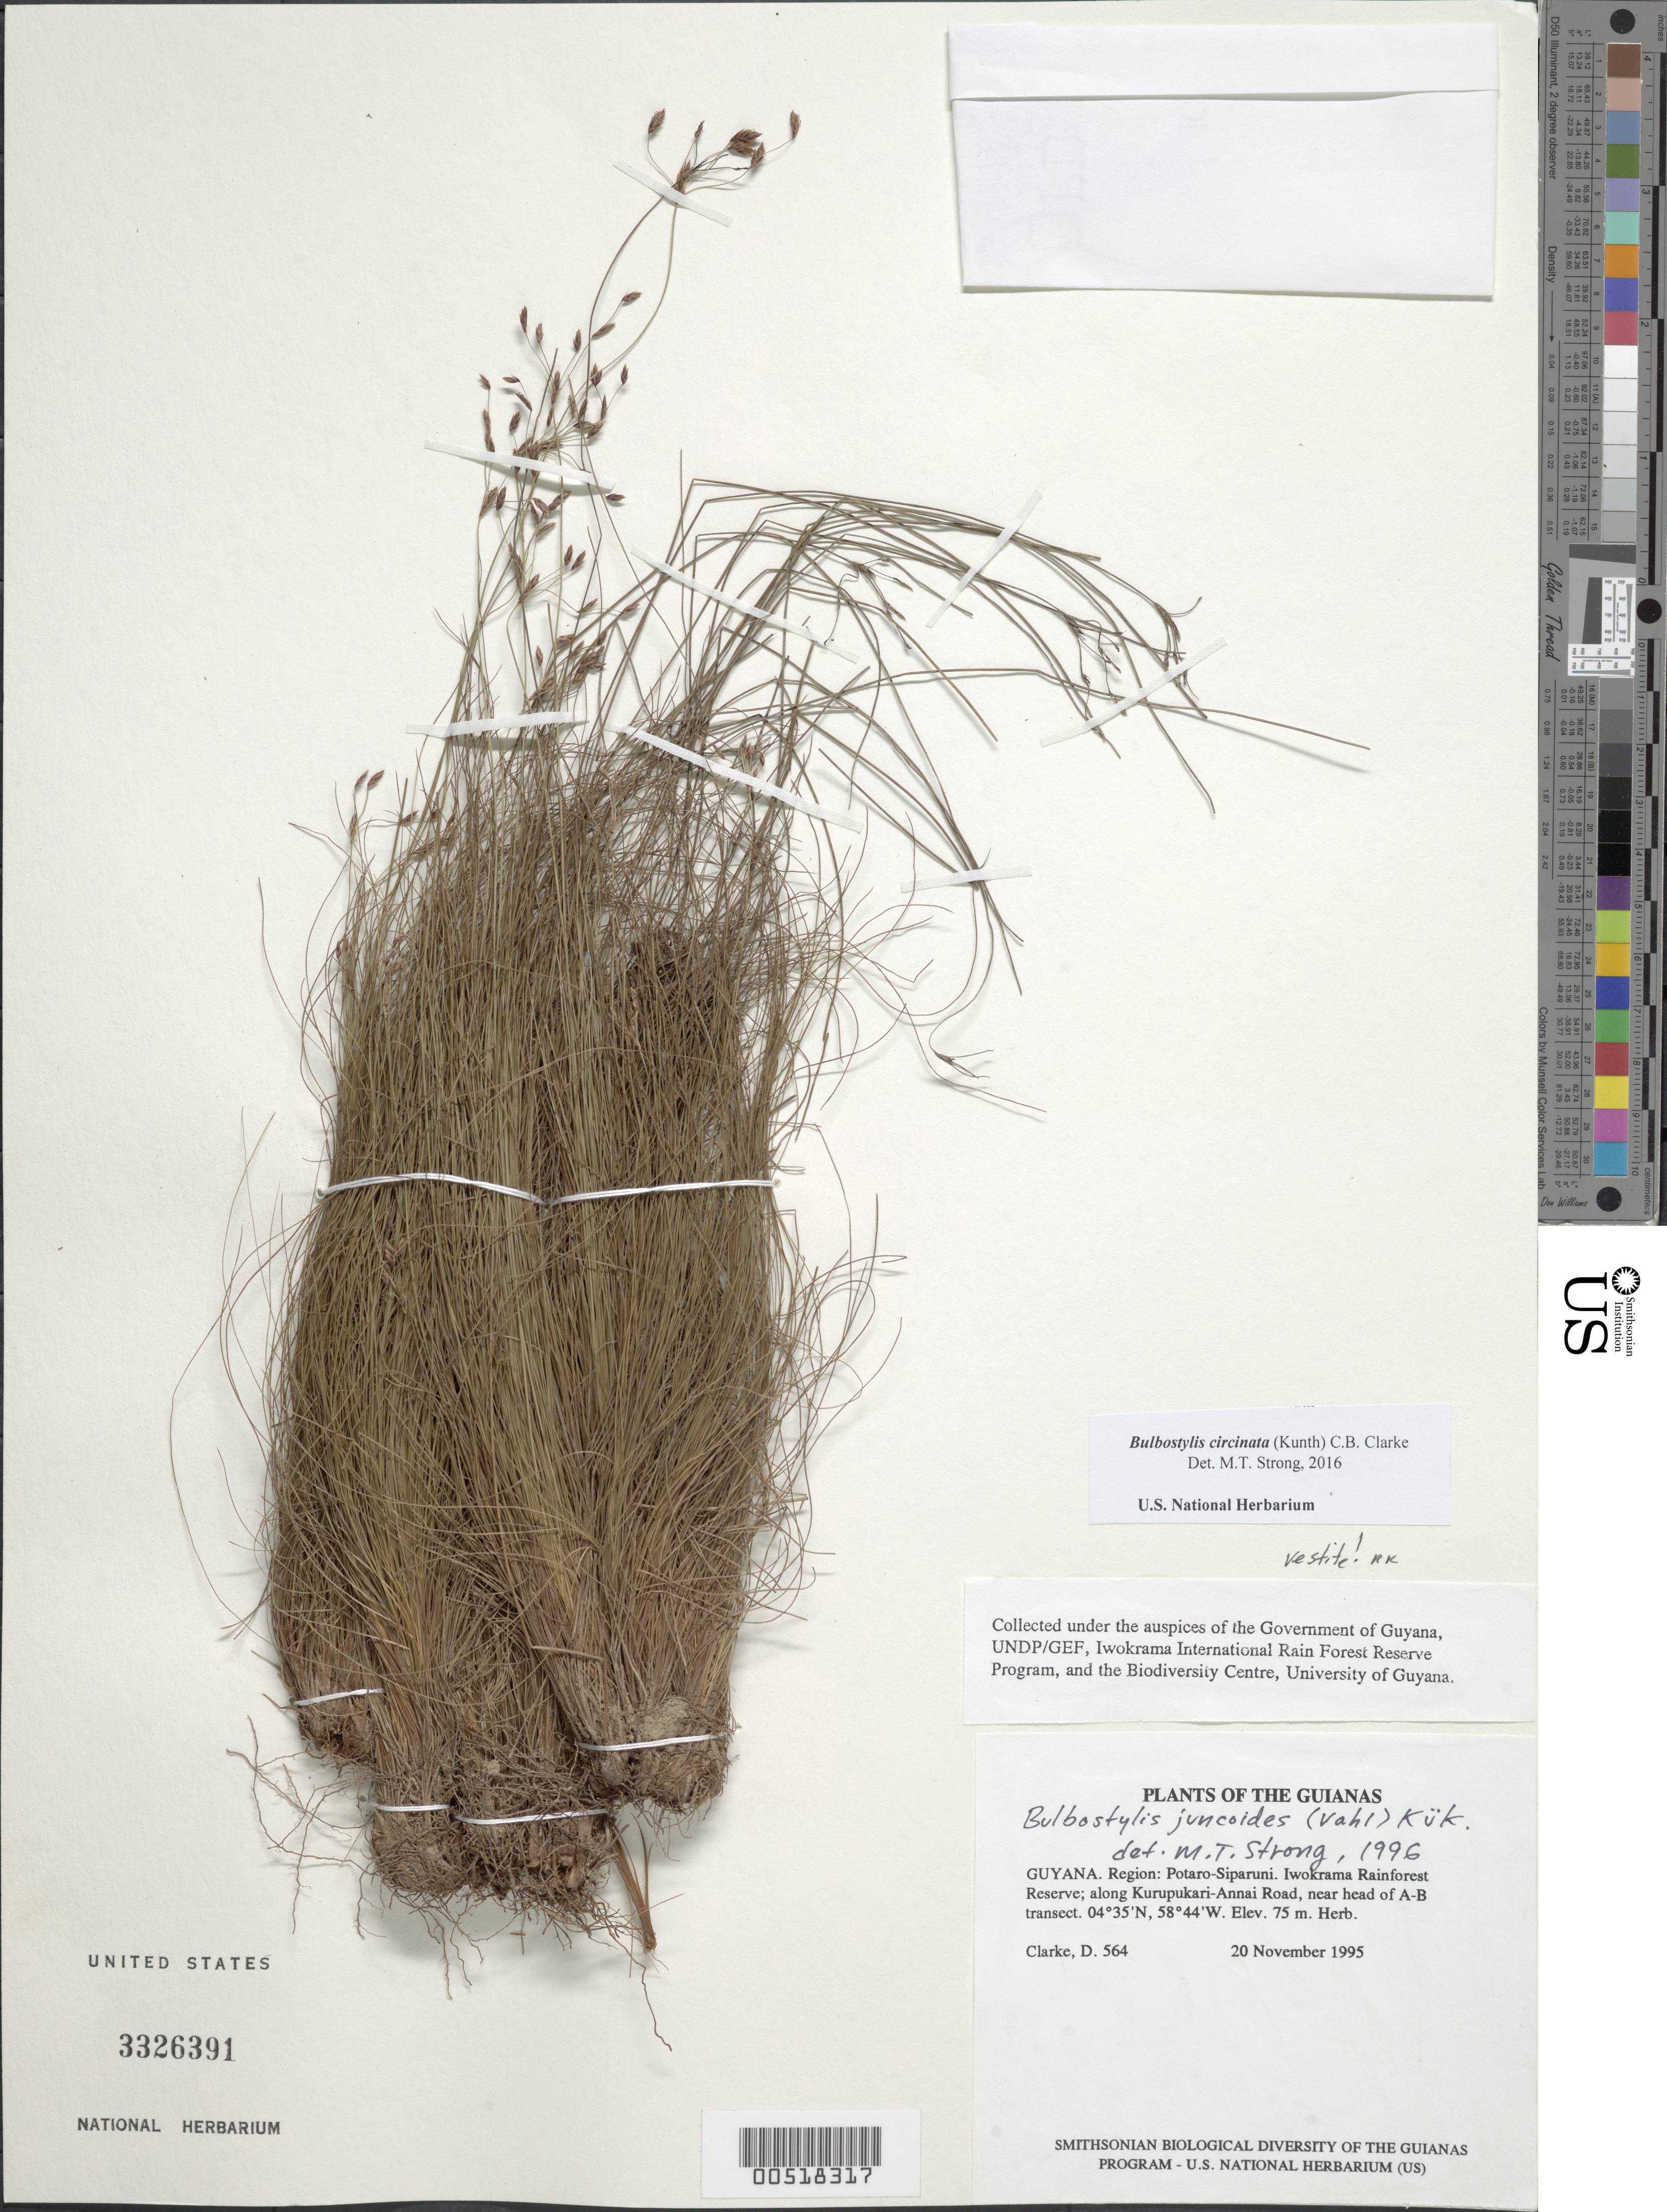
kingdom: Plantae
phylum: Tracheophyta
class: Liliopsida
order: Poales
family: Cyperaceae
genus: Bulbostylis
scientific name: Bulbostylis circinata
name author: (Kunth) C.B. Clarke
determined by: Strong, M. T., (US), Smithsonian Institution - National Museum of Natural History (UNITED STATES)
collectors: H. D. Clarke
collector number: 564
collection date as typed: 20 November 1995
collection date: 1995-11-20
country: Guyana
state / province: Potaro-Siparuni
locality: Iwokrama Rainforest Reserve; along Kurupukari-Annai Road, near head of A-B transect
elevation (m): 75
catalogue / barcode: US 3326391